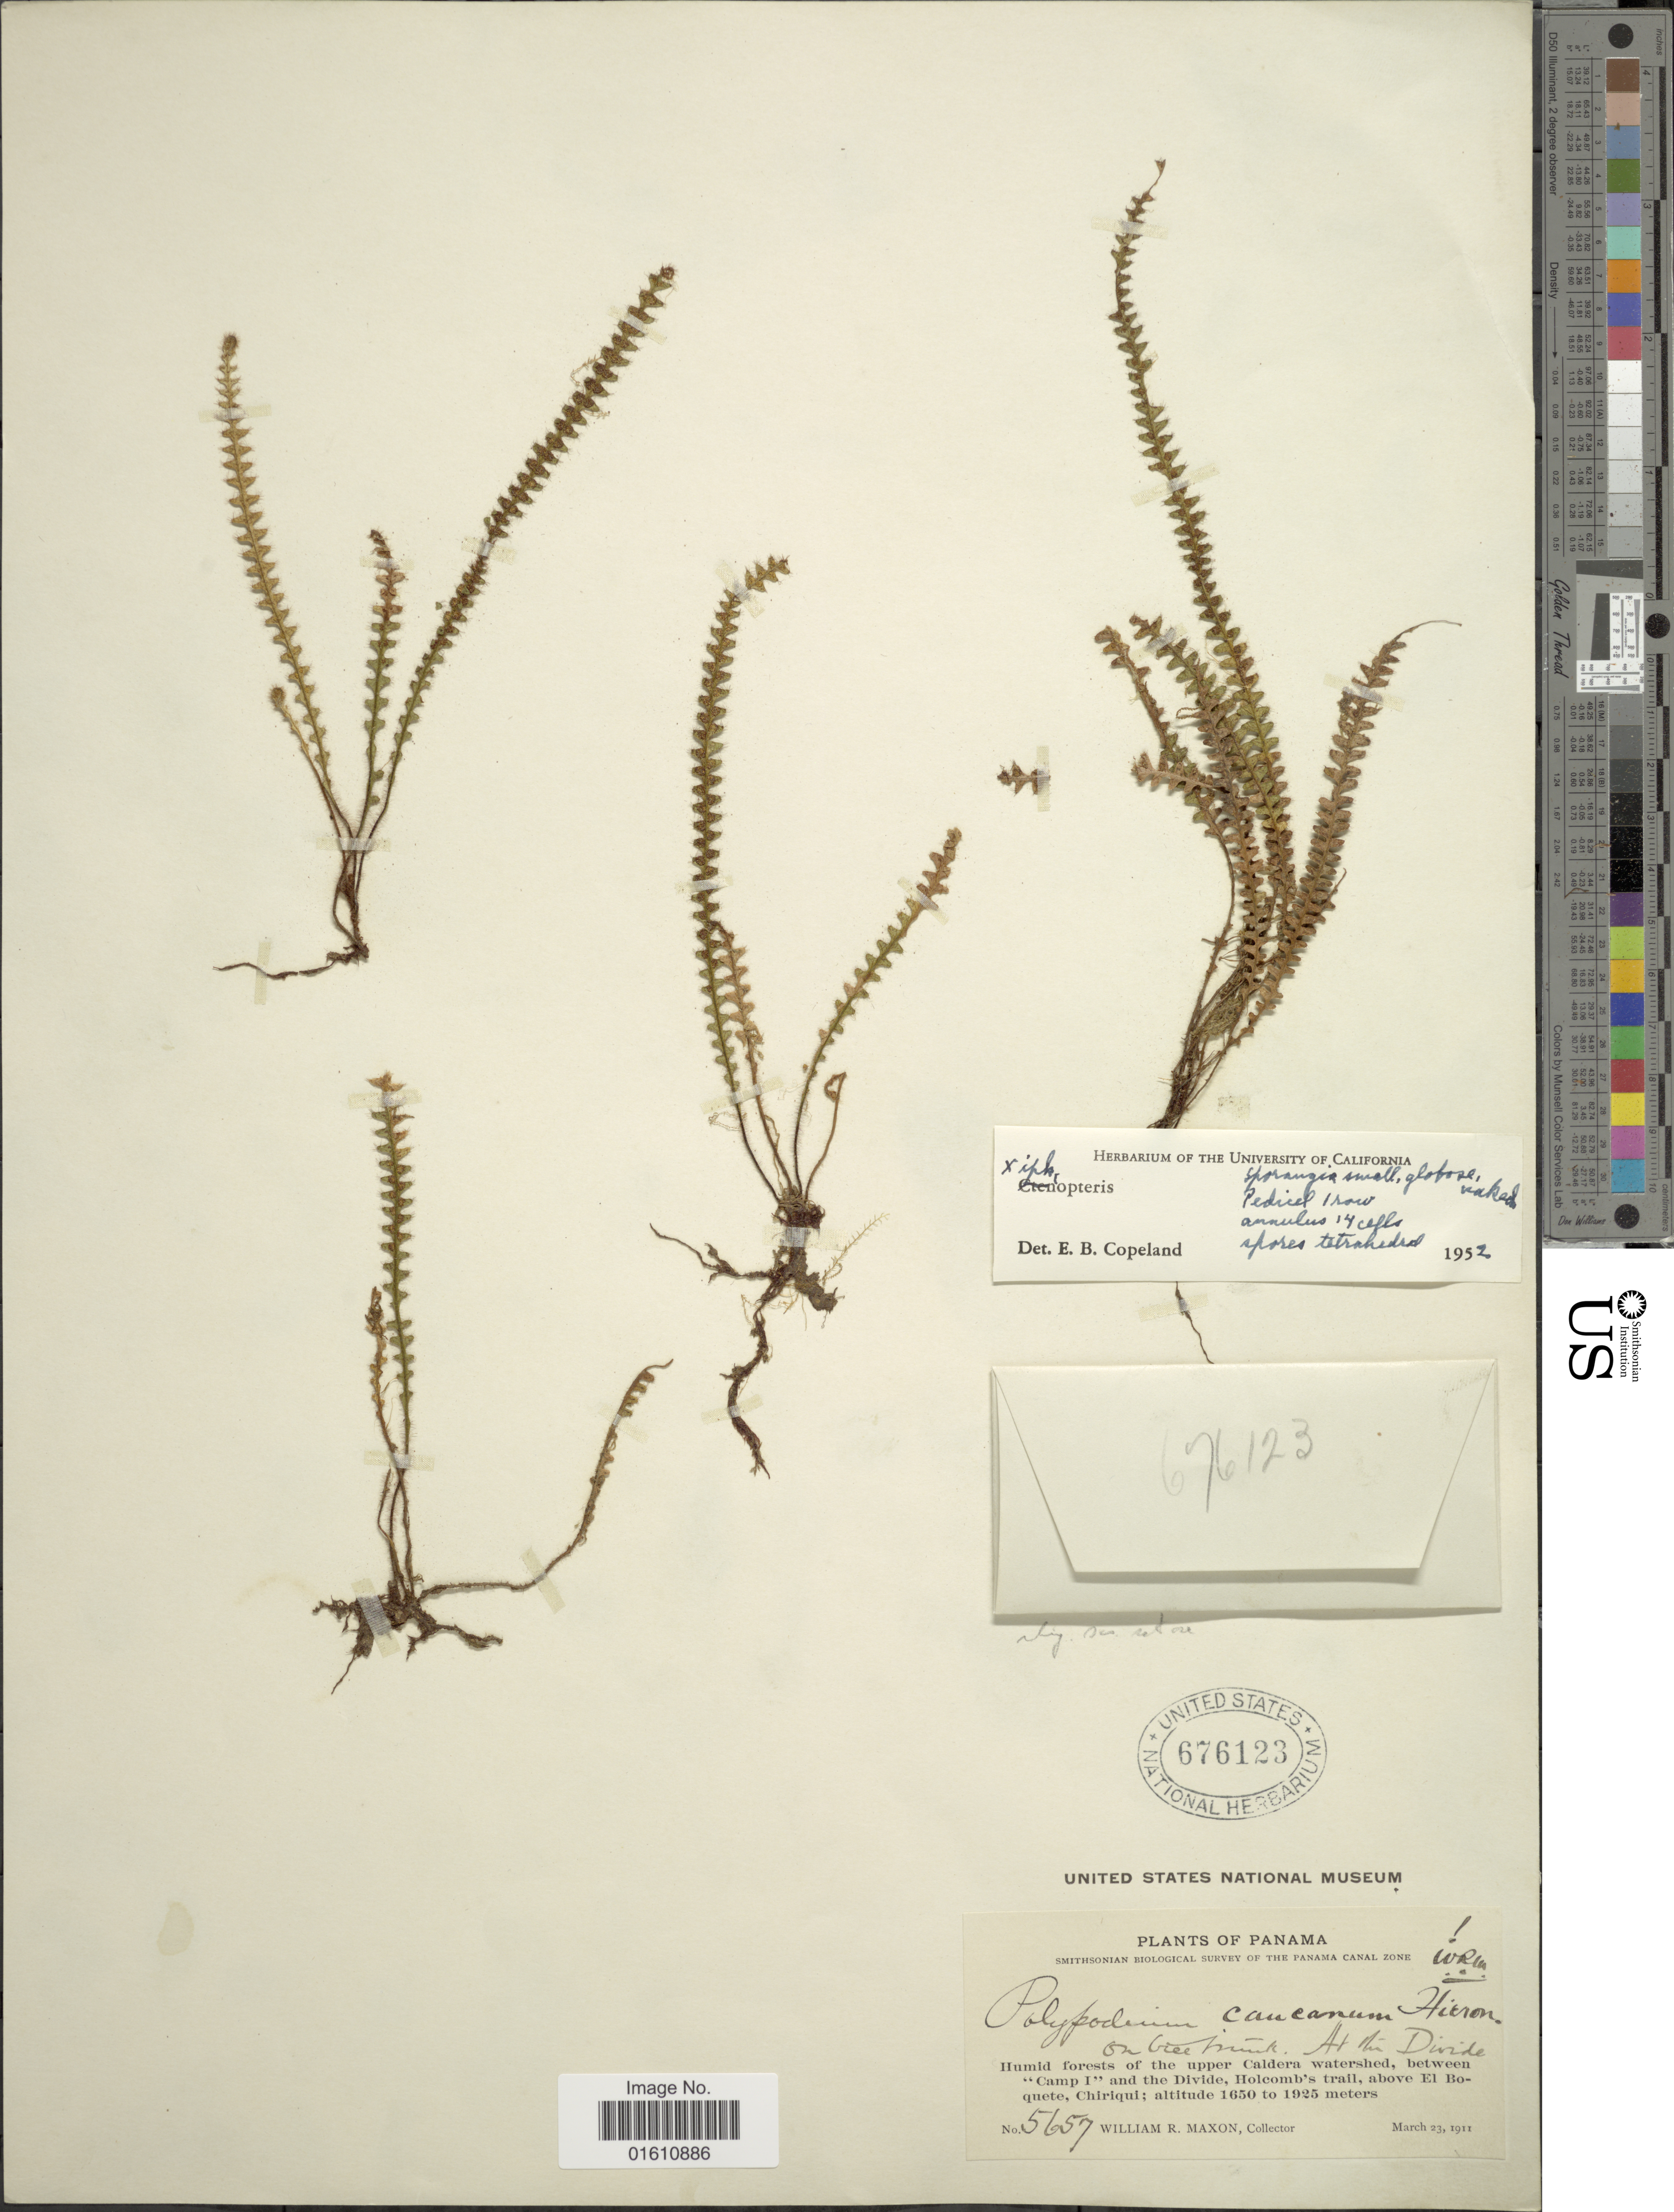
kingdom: Plantae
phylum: Tracheophyta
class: Polypodiopsida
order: Polypodiales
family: Polypodiaceae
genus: Moranopteris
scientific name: Moranopteris caucana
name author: (Hieron.) R. Y. Hirai & J. Prado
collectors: W. R. Maxon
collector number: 5657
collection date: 1911-03-23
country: Panama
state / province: Chiriqui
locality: Humid forests of the upper Caldera watershed, between "Camp I"and the Divide, Holcomb's trail, above El Boquete, Chiriqui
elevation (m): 1650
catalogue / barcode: US 676123